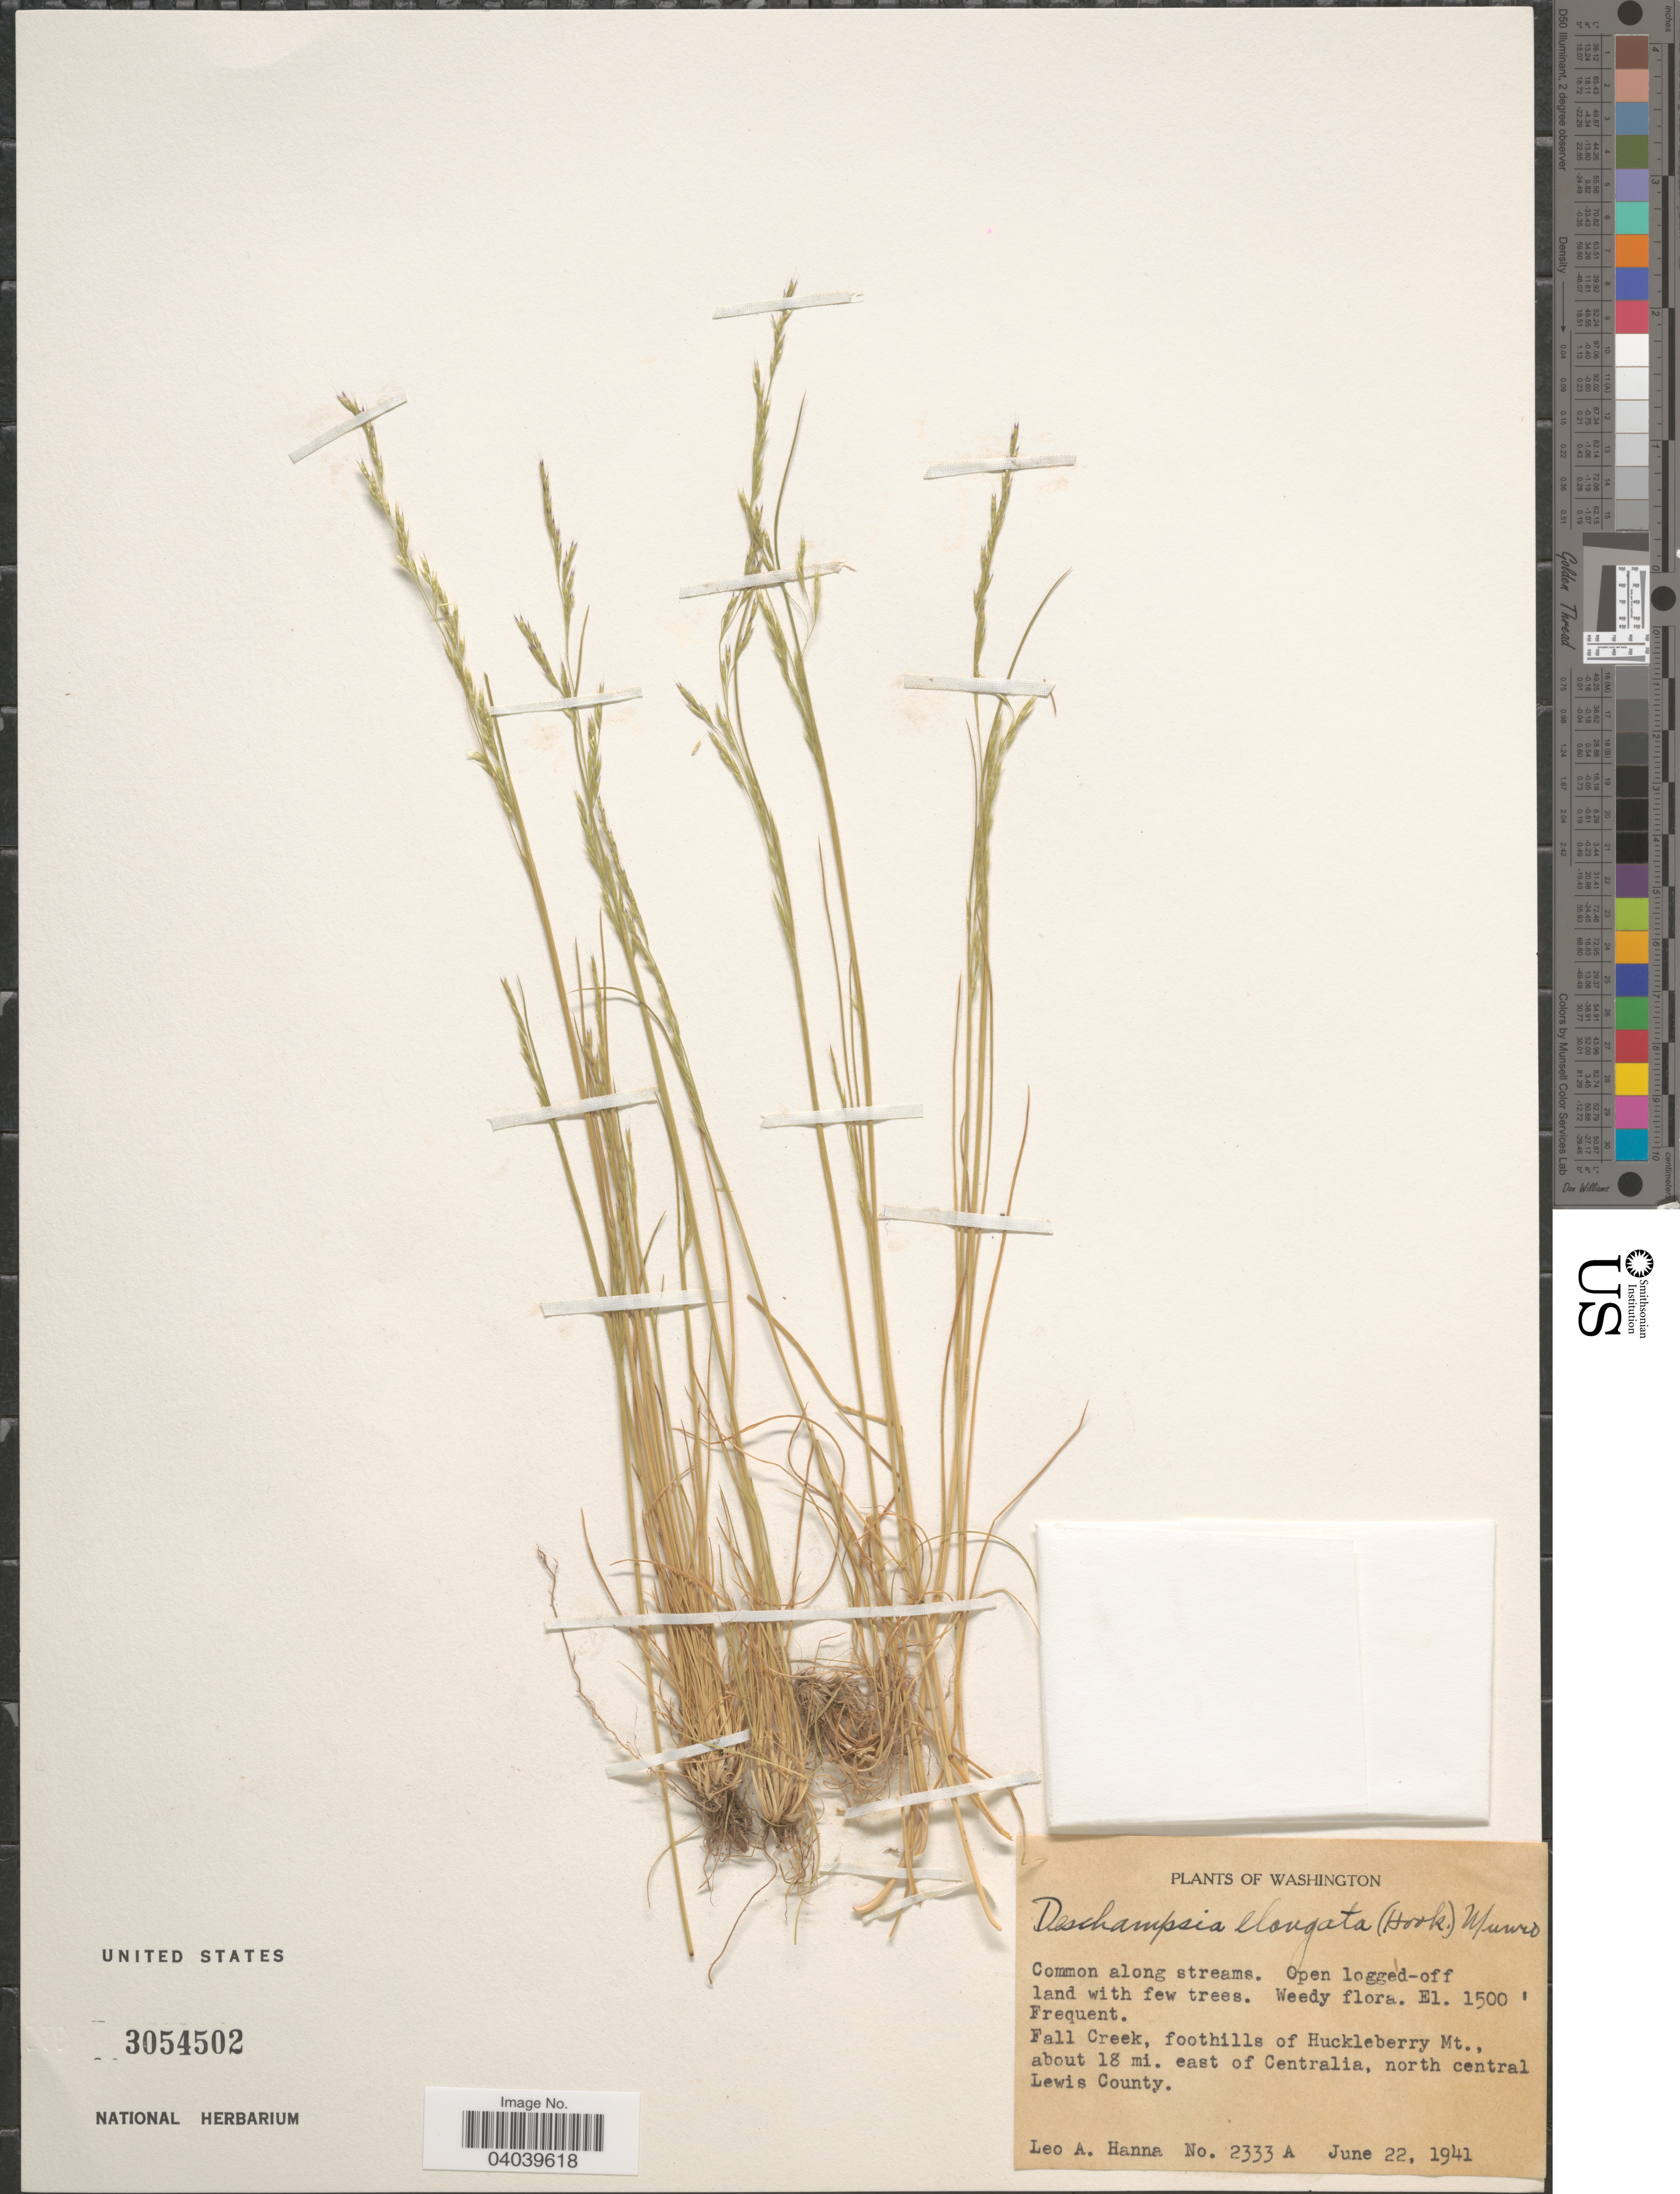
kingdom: Plantae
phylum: Tracheophyta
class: Liliopsida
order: Poales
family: Poaceae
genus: Deschampsia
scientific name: Deschampsia elongata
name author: (Hook.) Munro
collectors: L. Hanna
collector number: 2333A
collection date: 1941-06-22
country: United States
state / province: Washington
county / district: Lewis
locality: Fall Creek, foothills of Huckleberry Mt., about 18 mi. east of Centralia, north central Lewis County.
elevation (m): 457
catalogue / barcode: US 3054502